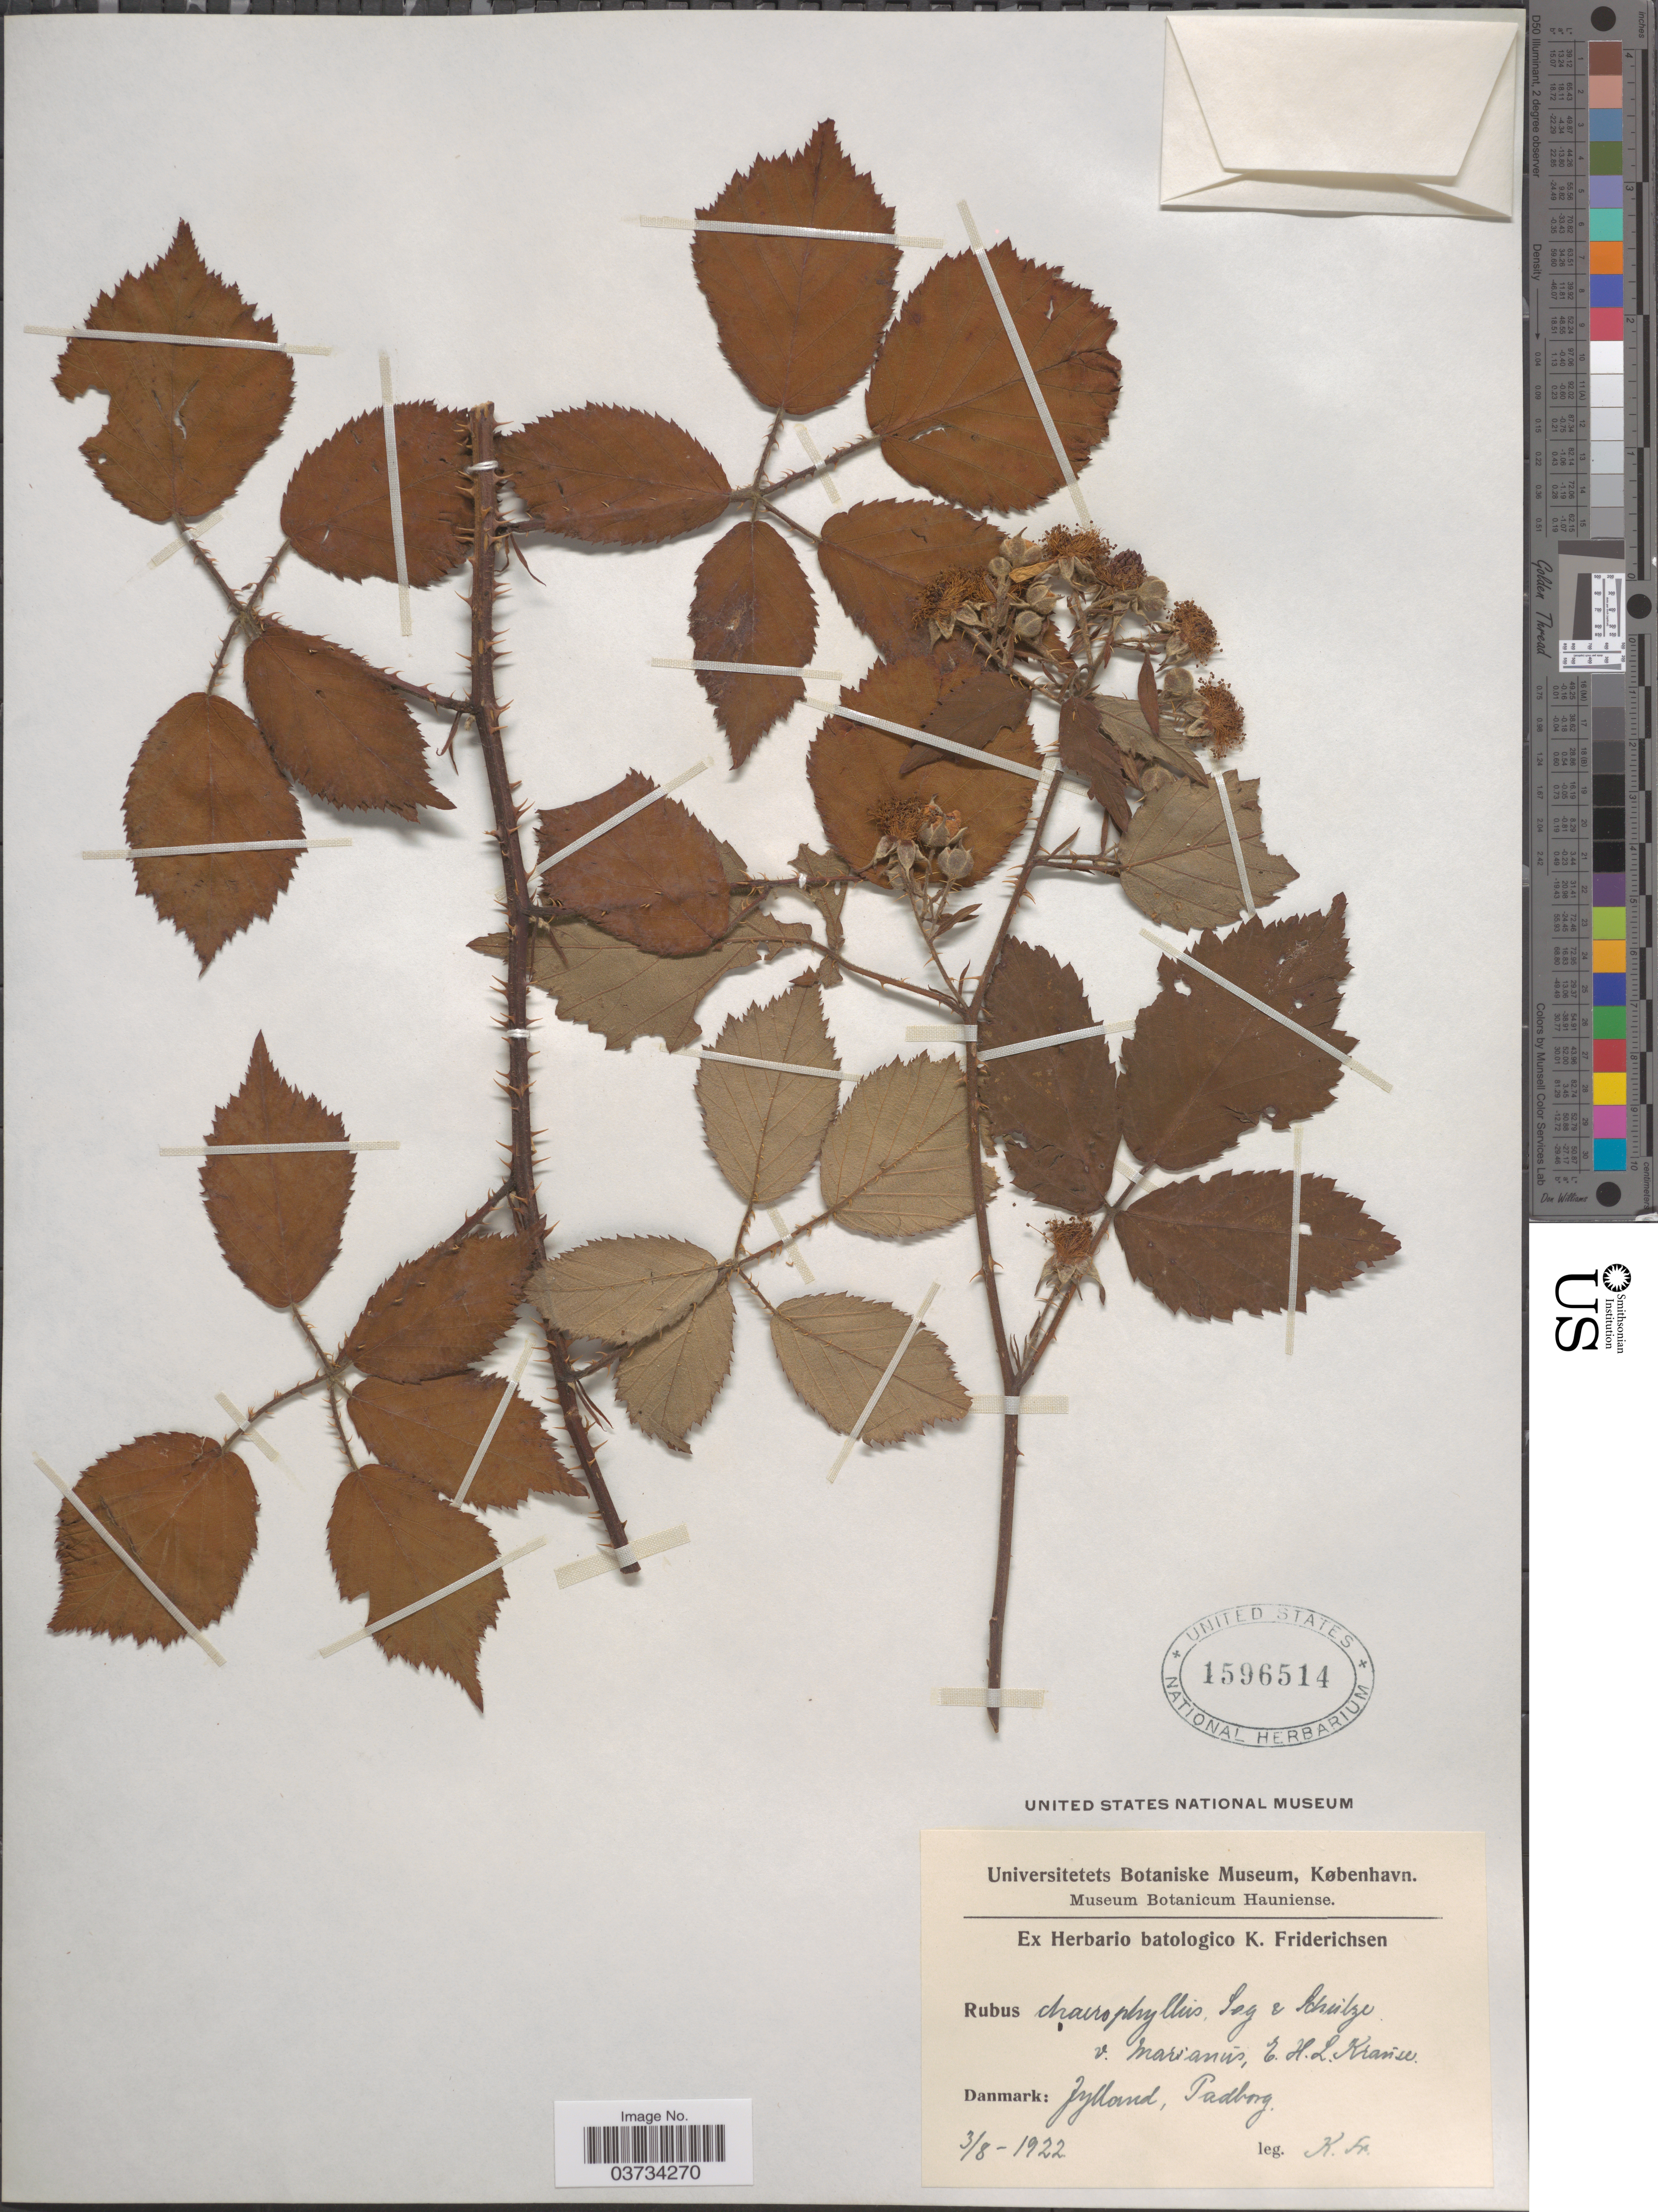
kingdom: Plantae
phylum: Tracheophyta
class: Magnoliopsida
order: Rosales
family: Rosaceae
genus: Rubus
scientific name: Rubus chaerophyllus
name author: Sagorski & W. Schultze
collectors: K. Friderichsen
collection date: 1922-08-03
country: Denmark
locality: Danmark: Jylland, Padborg.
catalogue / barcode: US 1596514